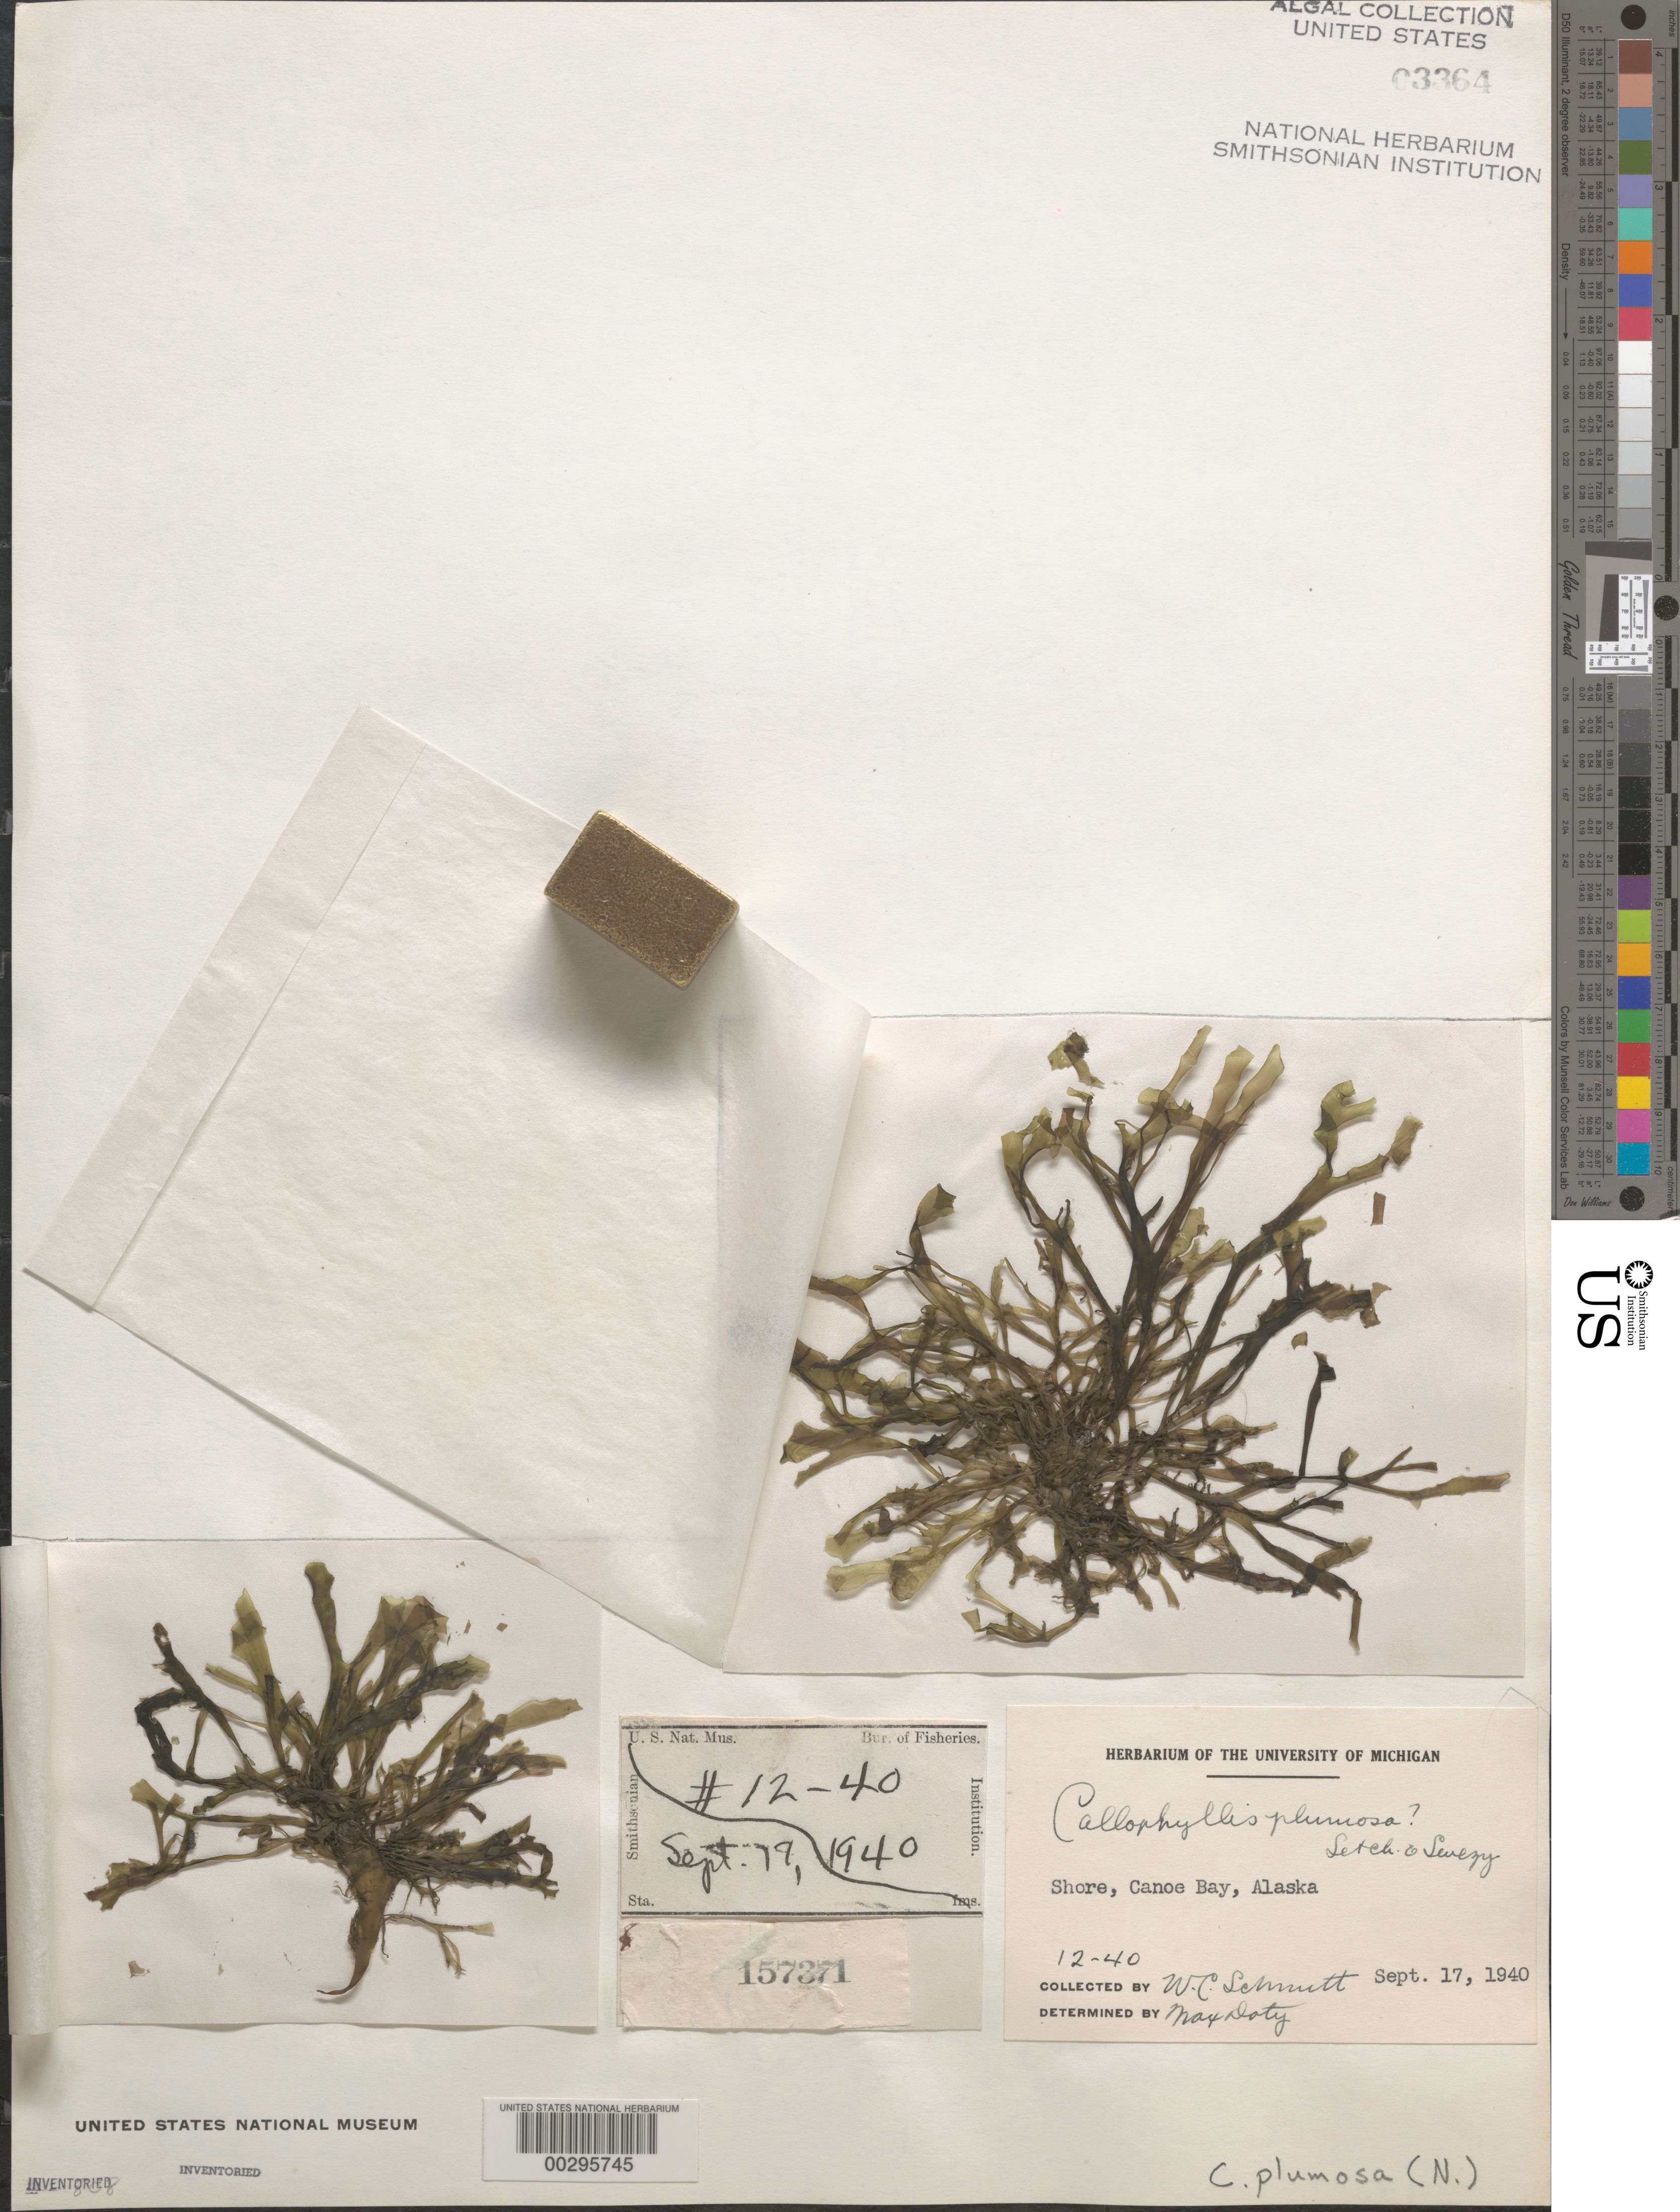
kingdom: Plantae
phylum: Rhodophyta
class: Florideophyceae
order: Gigartinales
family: Kallymeniaceae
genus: Callophyllis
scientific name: Callophyllis plumosa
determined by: Doty, M. S.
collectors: W. L. Schmitt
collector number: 12-40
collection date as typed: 17 Sep 1940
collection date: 1940-09-17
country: United States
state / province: Alaska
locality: Canoe Bay, southwestern Alaska Peninsula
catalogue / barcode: US 3364